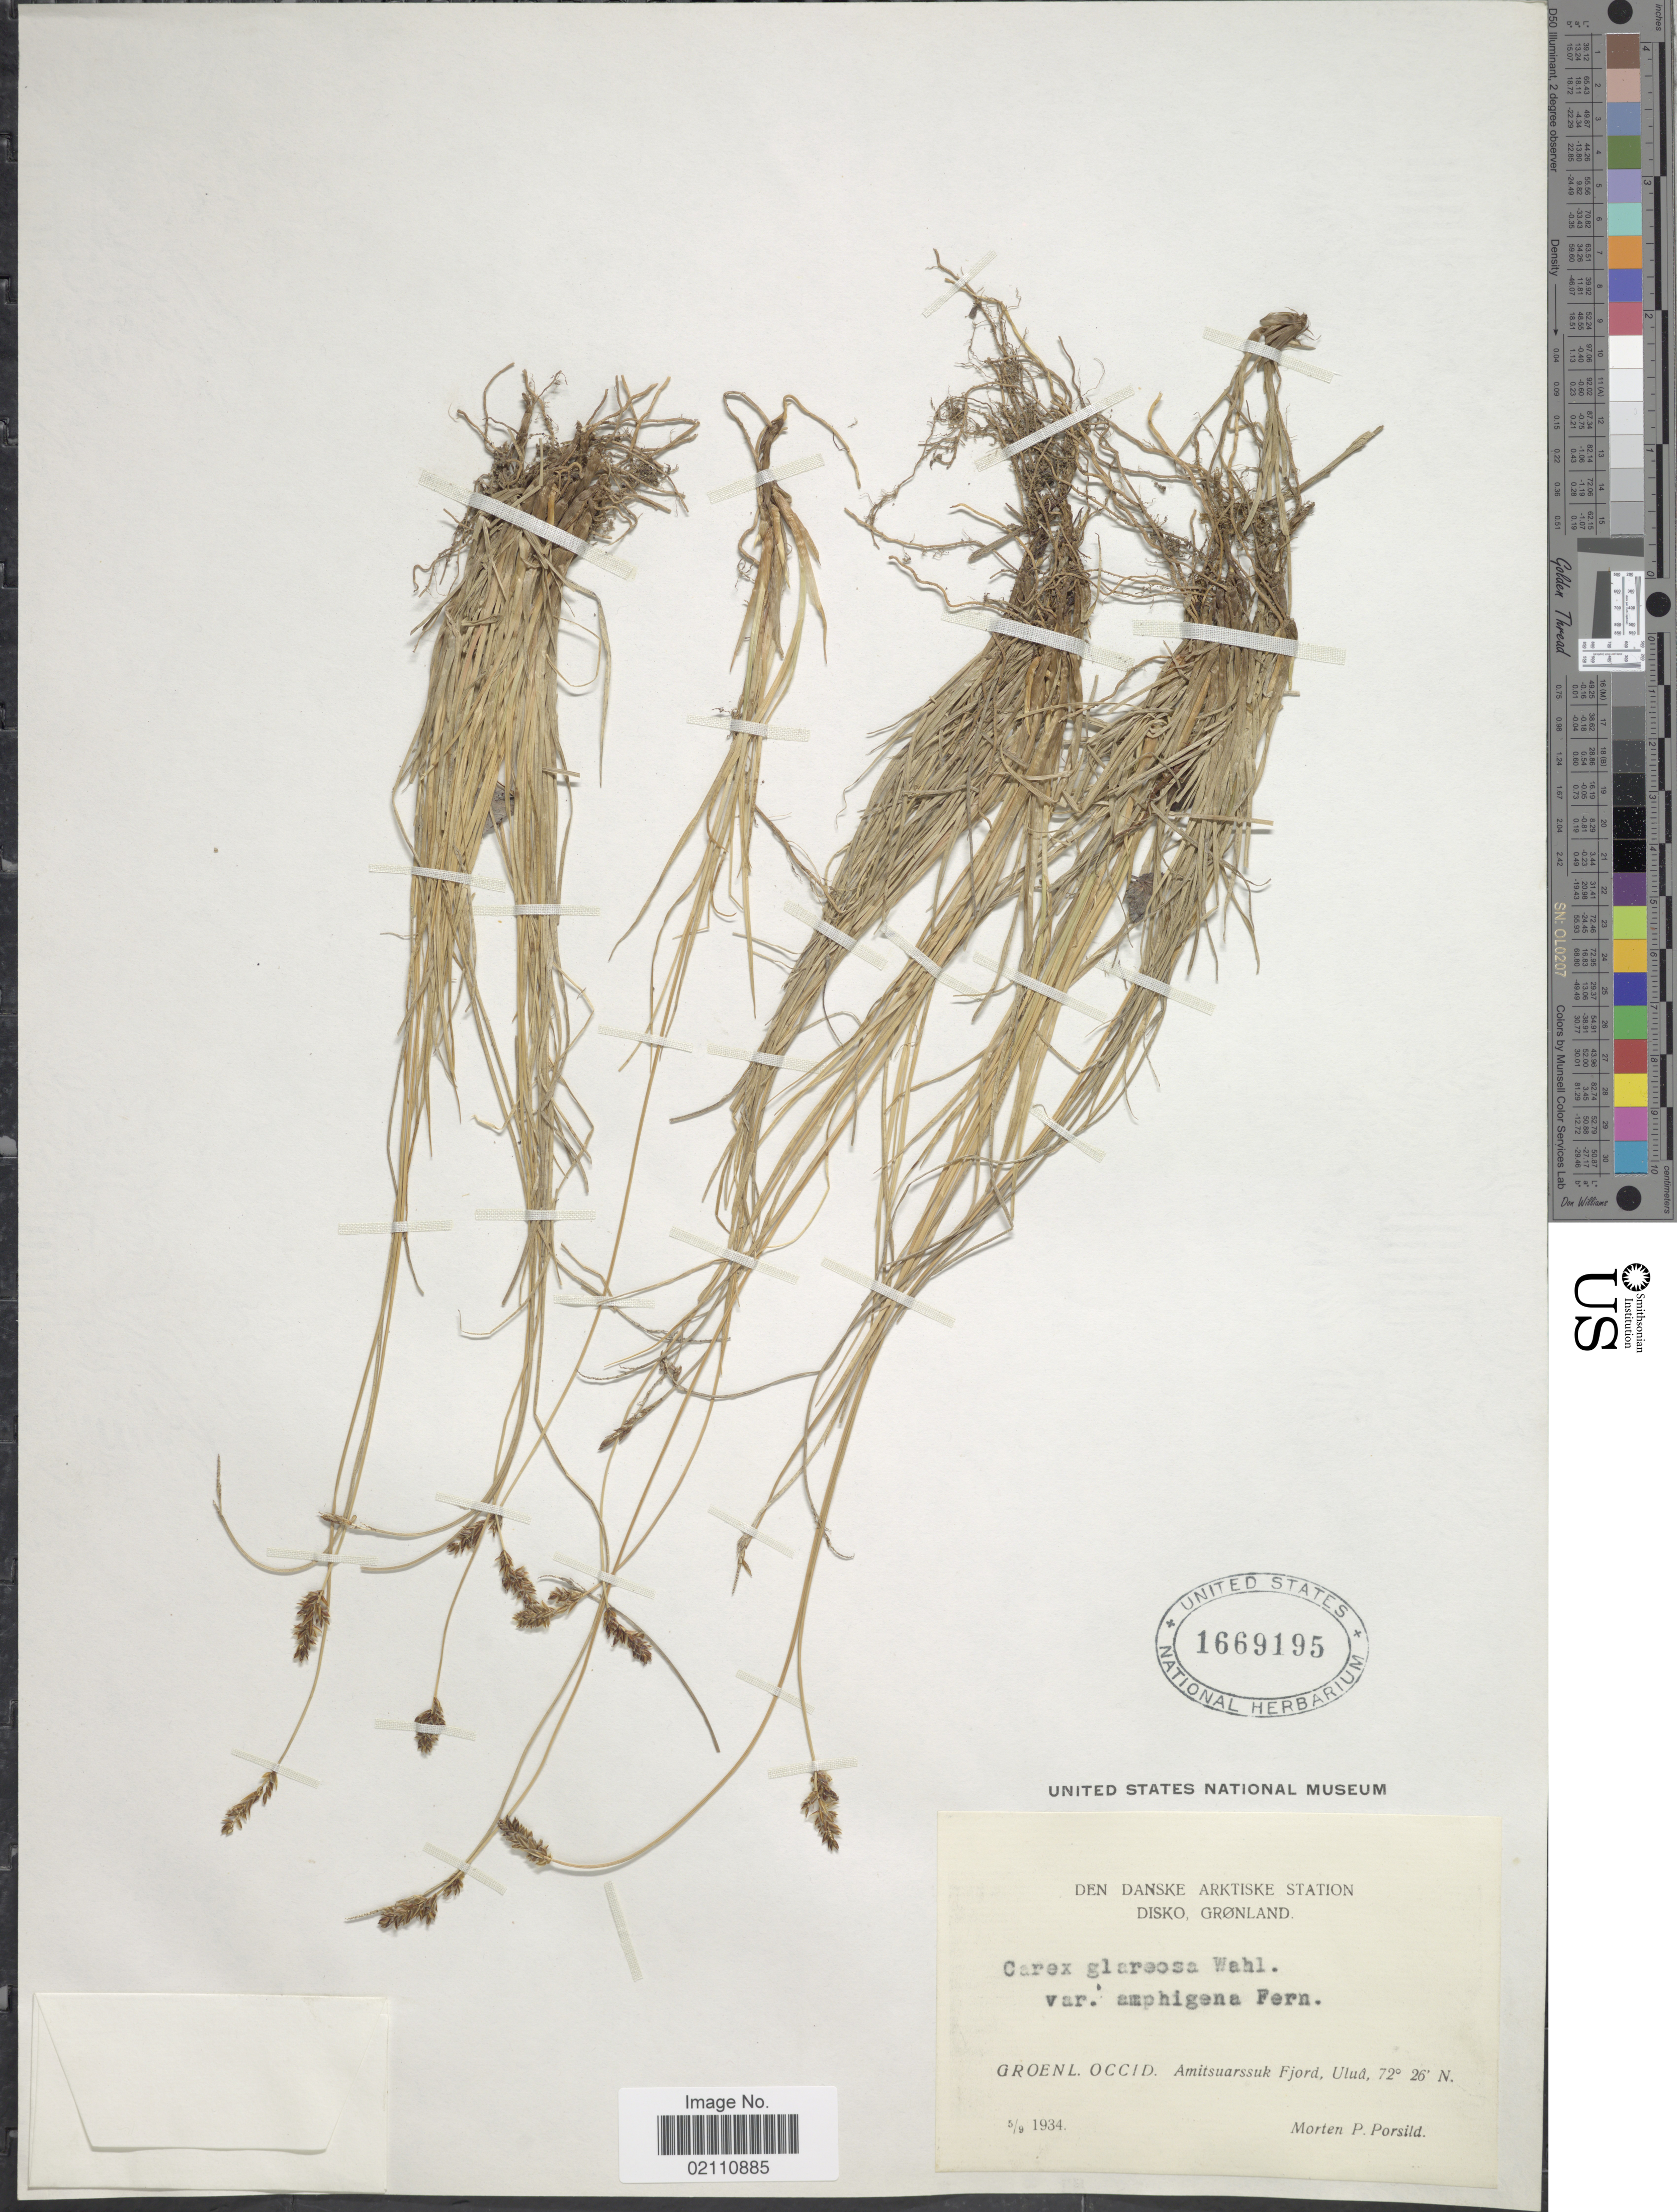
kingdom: Plantae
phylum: Tracheophyta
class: Liliopsida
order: Poales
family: Cyperaceae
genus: Carex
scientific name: Carex glareosa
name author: Schkuhr ex Wahlenb.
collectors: M. P. Porsild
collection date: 1934-09-05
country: Greenland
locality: Den Danske Arktiske Station Disko, Gronland, Groenl. Occid: Amitsuarssuk Fjord, Ulud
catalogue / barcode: US 1669195